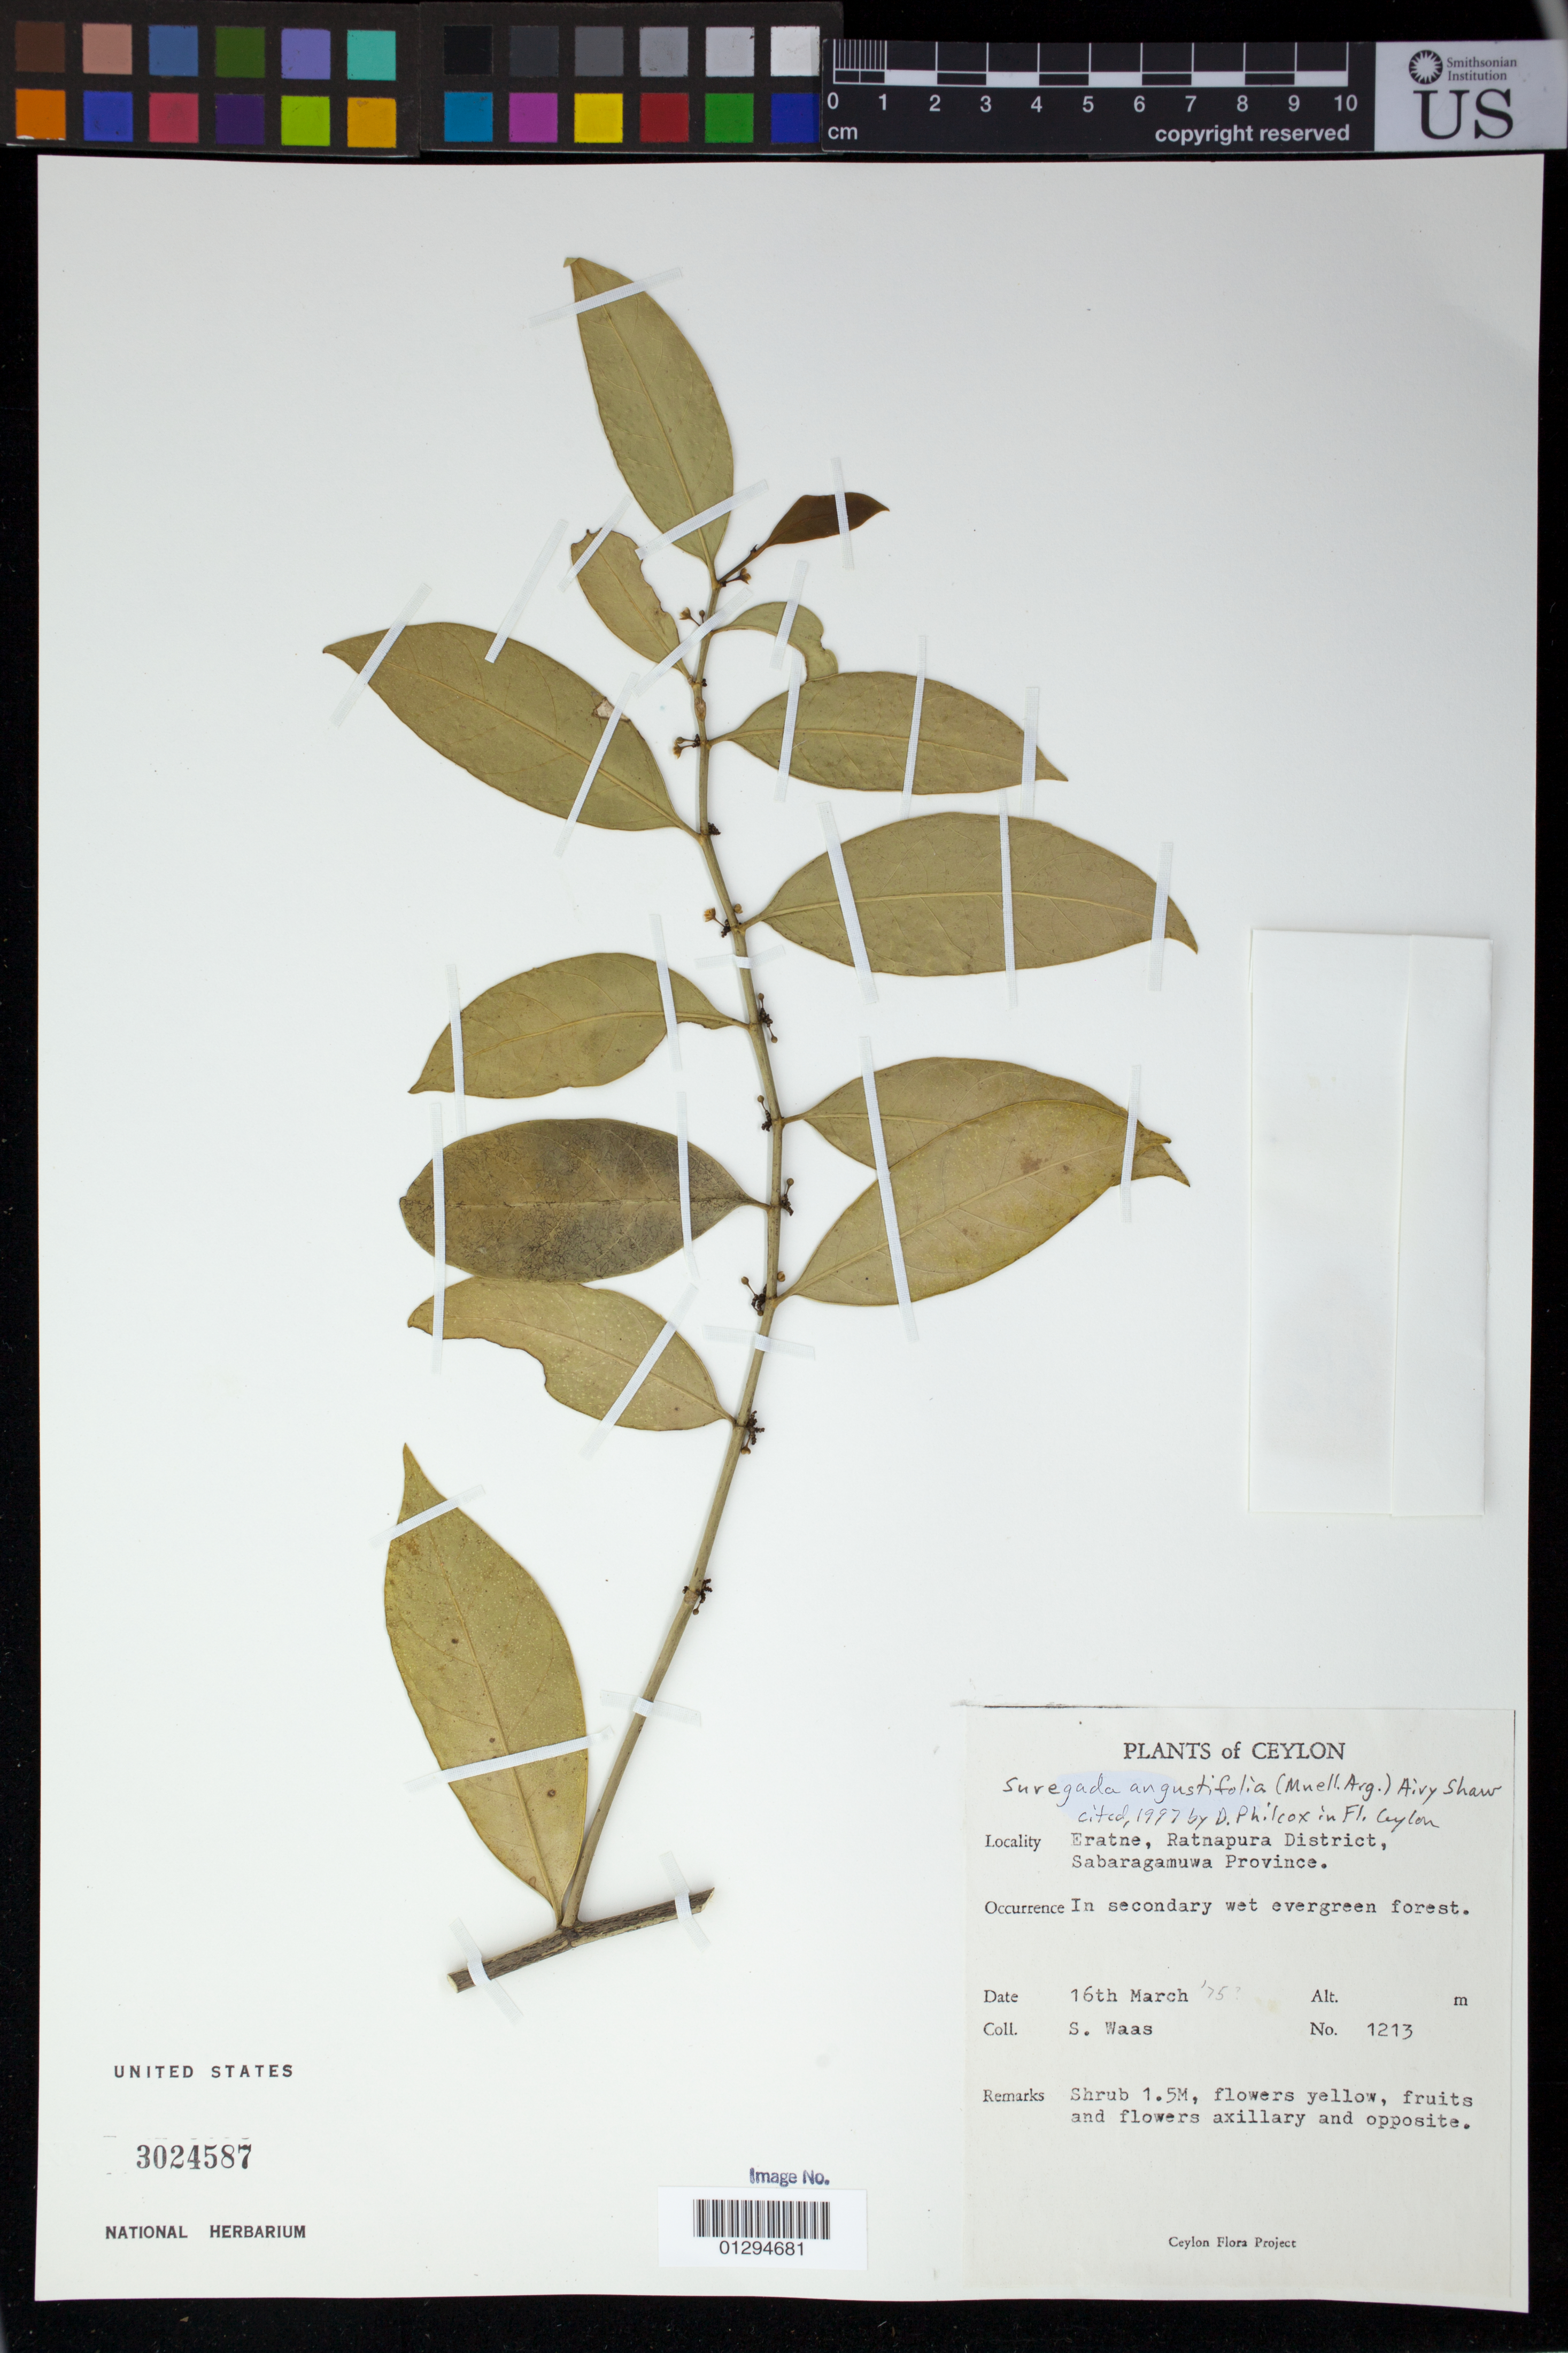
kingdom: Plantae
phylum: Tracheophyta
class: Magnoliopsida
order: Malpighiales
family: Euphorbiaceae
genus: Suregada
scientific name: Suregada angustifolia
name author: Müll. Arg.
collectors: S. Waas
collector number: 1213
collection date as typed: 19---03-16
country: Sri Lanka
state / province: Sabaragamuwa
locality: Eratne, Ratnapura District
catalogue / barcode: US 3024587